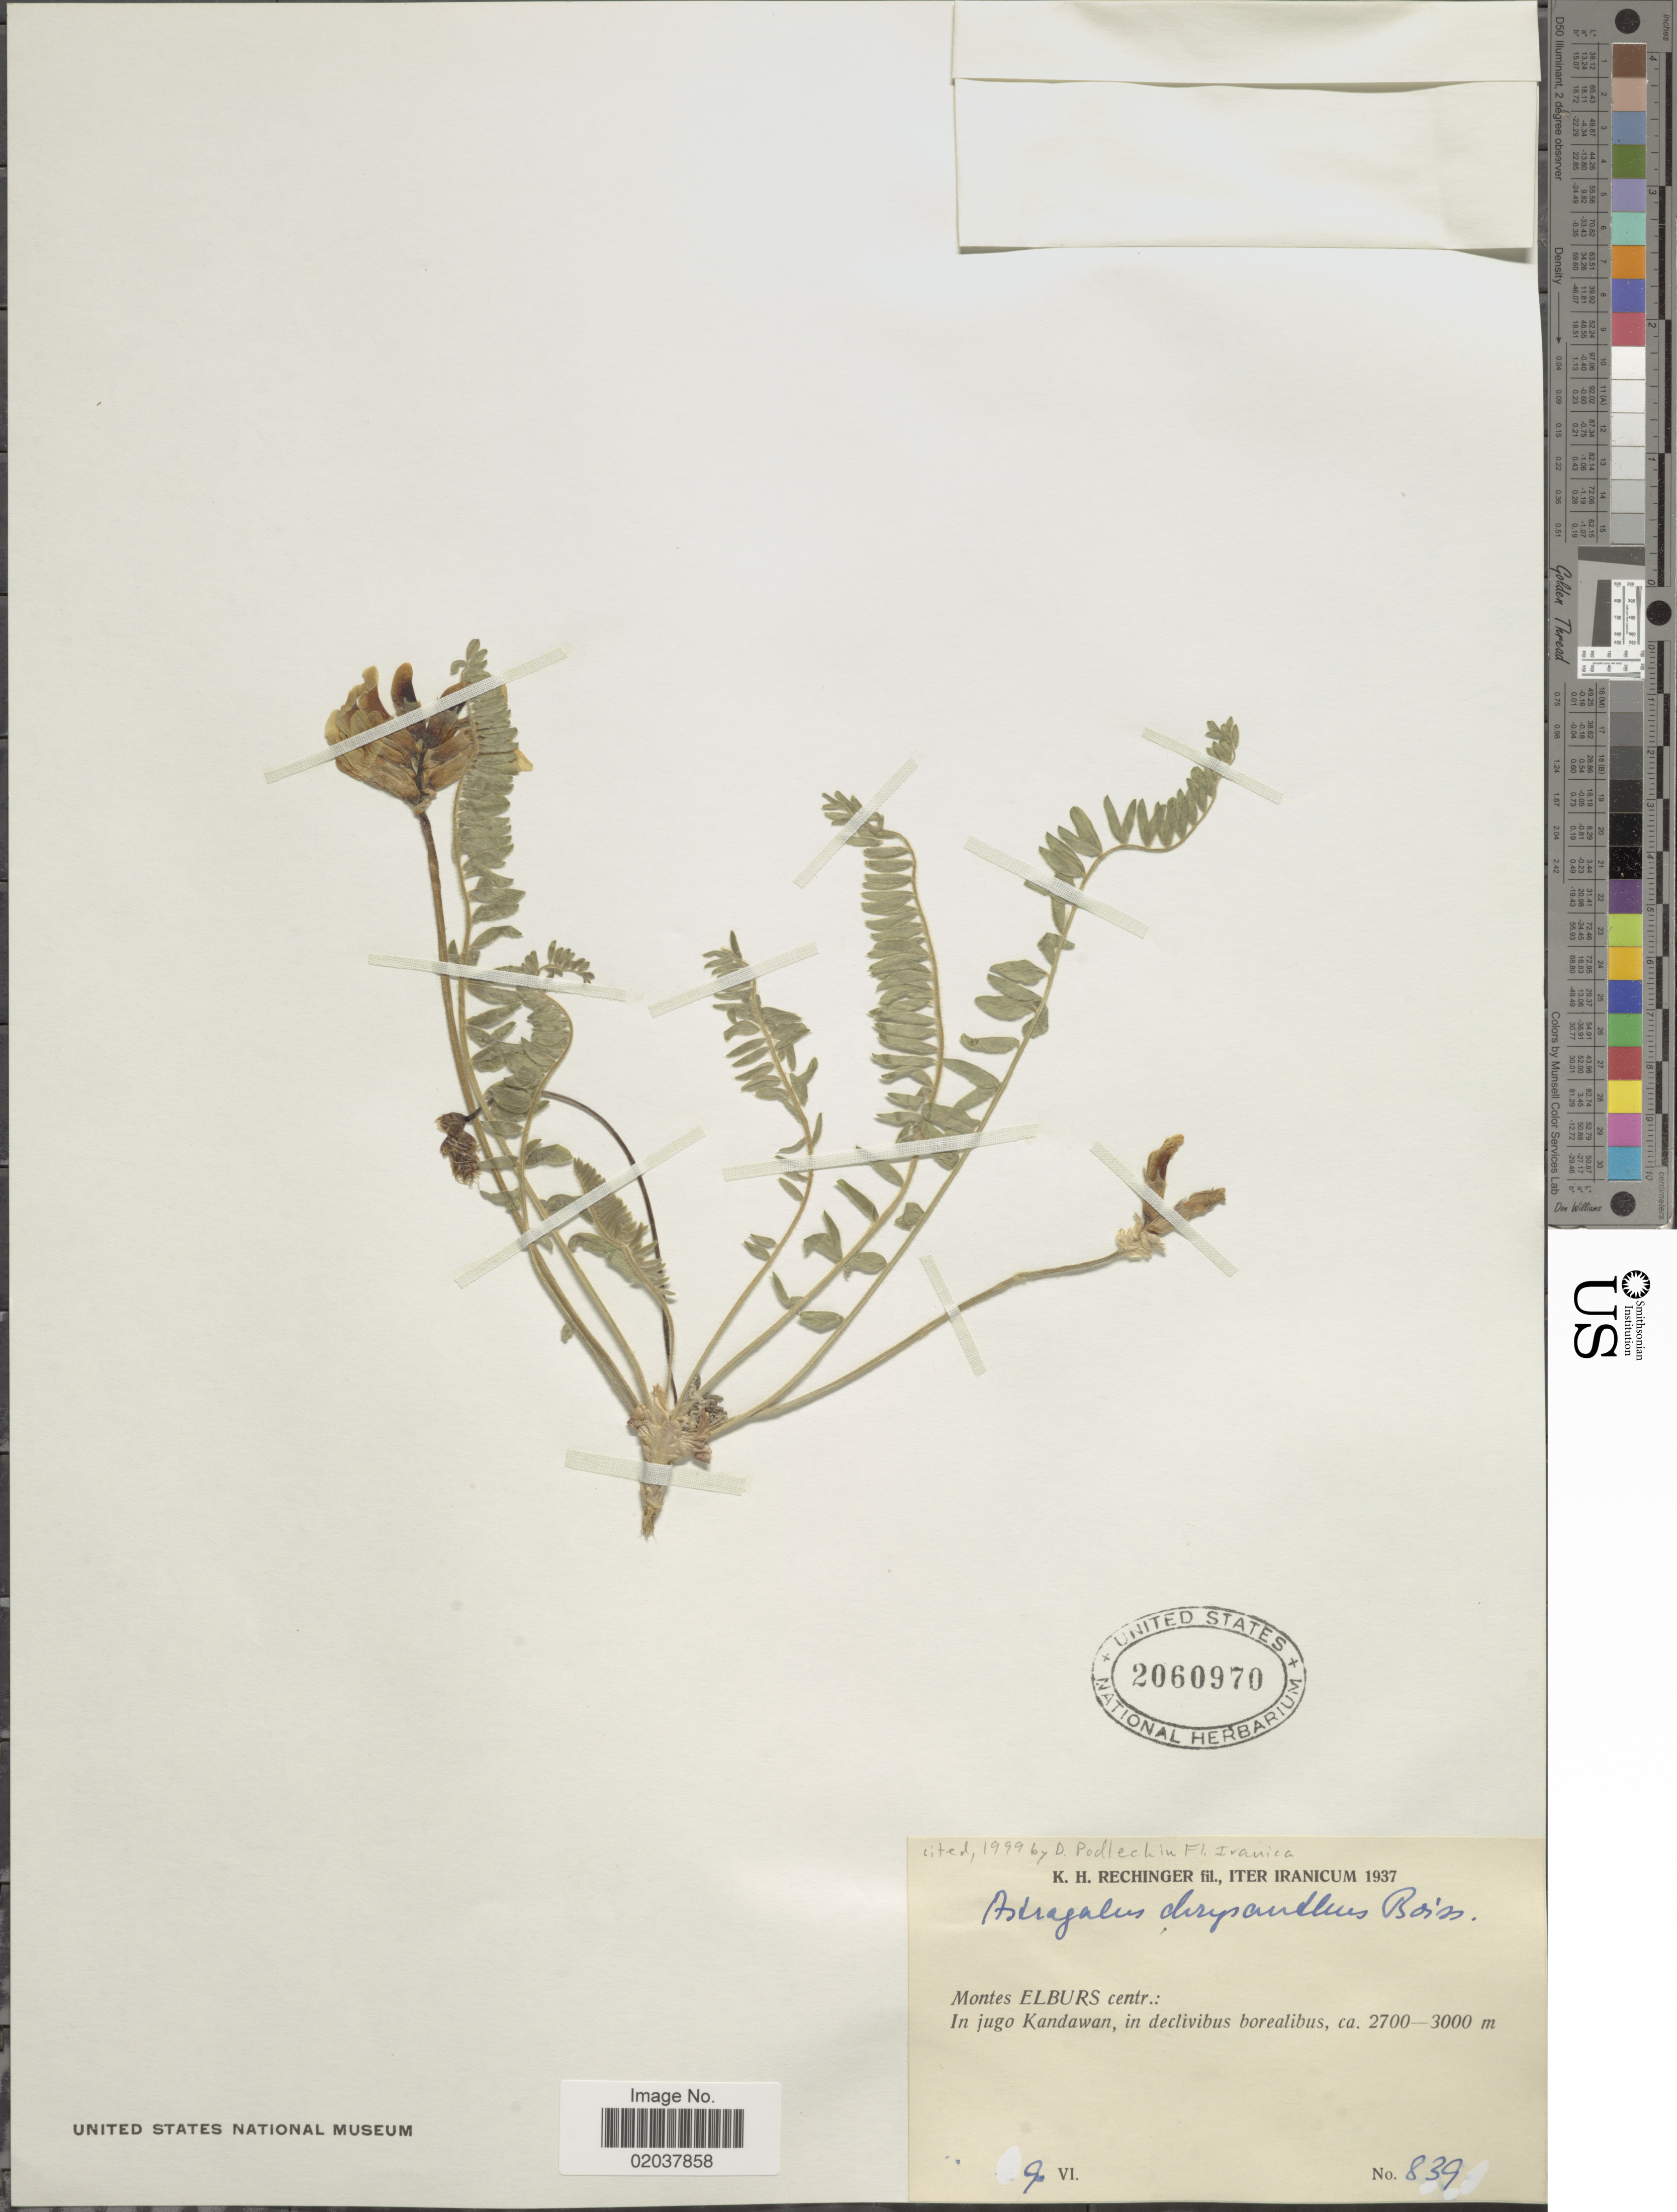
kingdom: Plantae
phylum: Tracheophyta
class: Magnoliopsida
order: Fabales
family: Fabaceae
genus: Astragalus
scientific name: Astragalus chrysanthus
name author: Boiss. & Hohen.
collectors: K. H. Rechinger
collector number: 839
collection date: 1937-06-09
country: Iran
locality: Montes Elburs centr., jugo Kandawan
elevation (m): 2700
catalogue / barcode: US 2060970